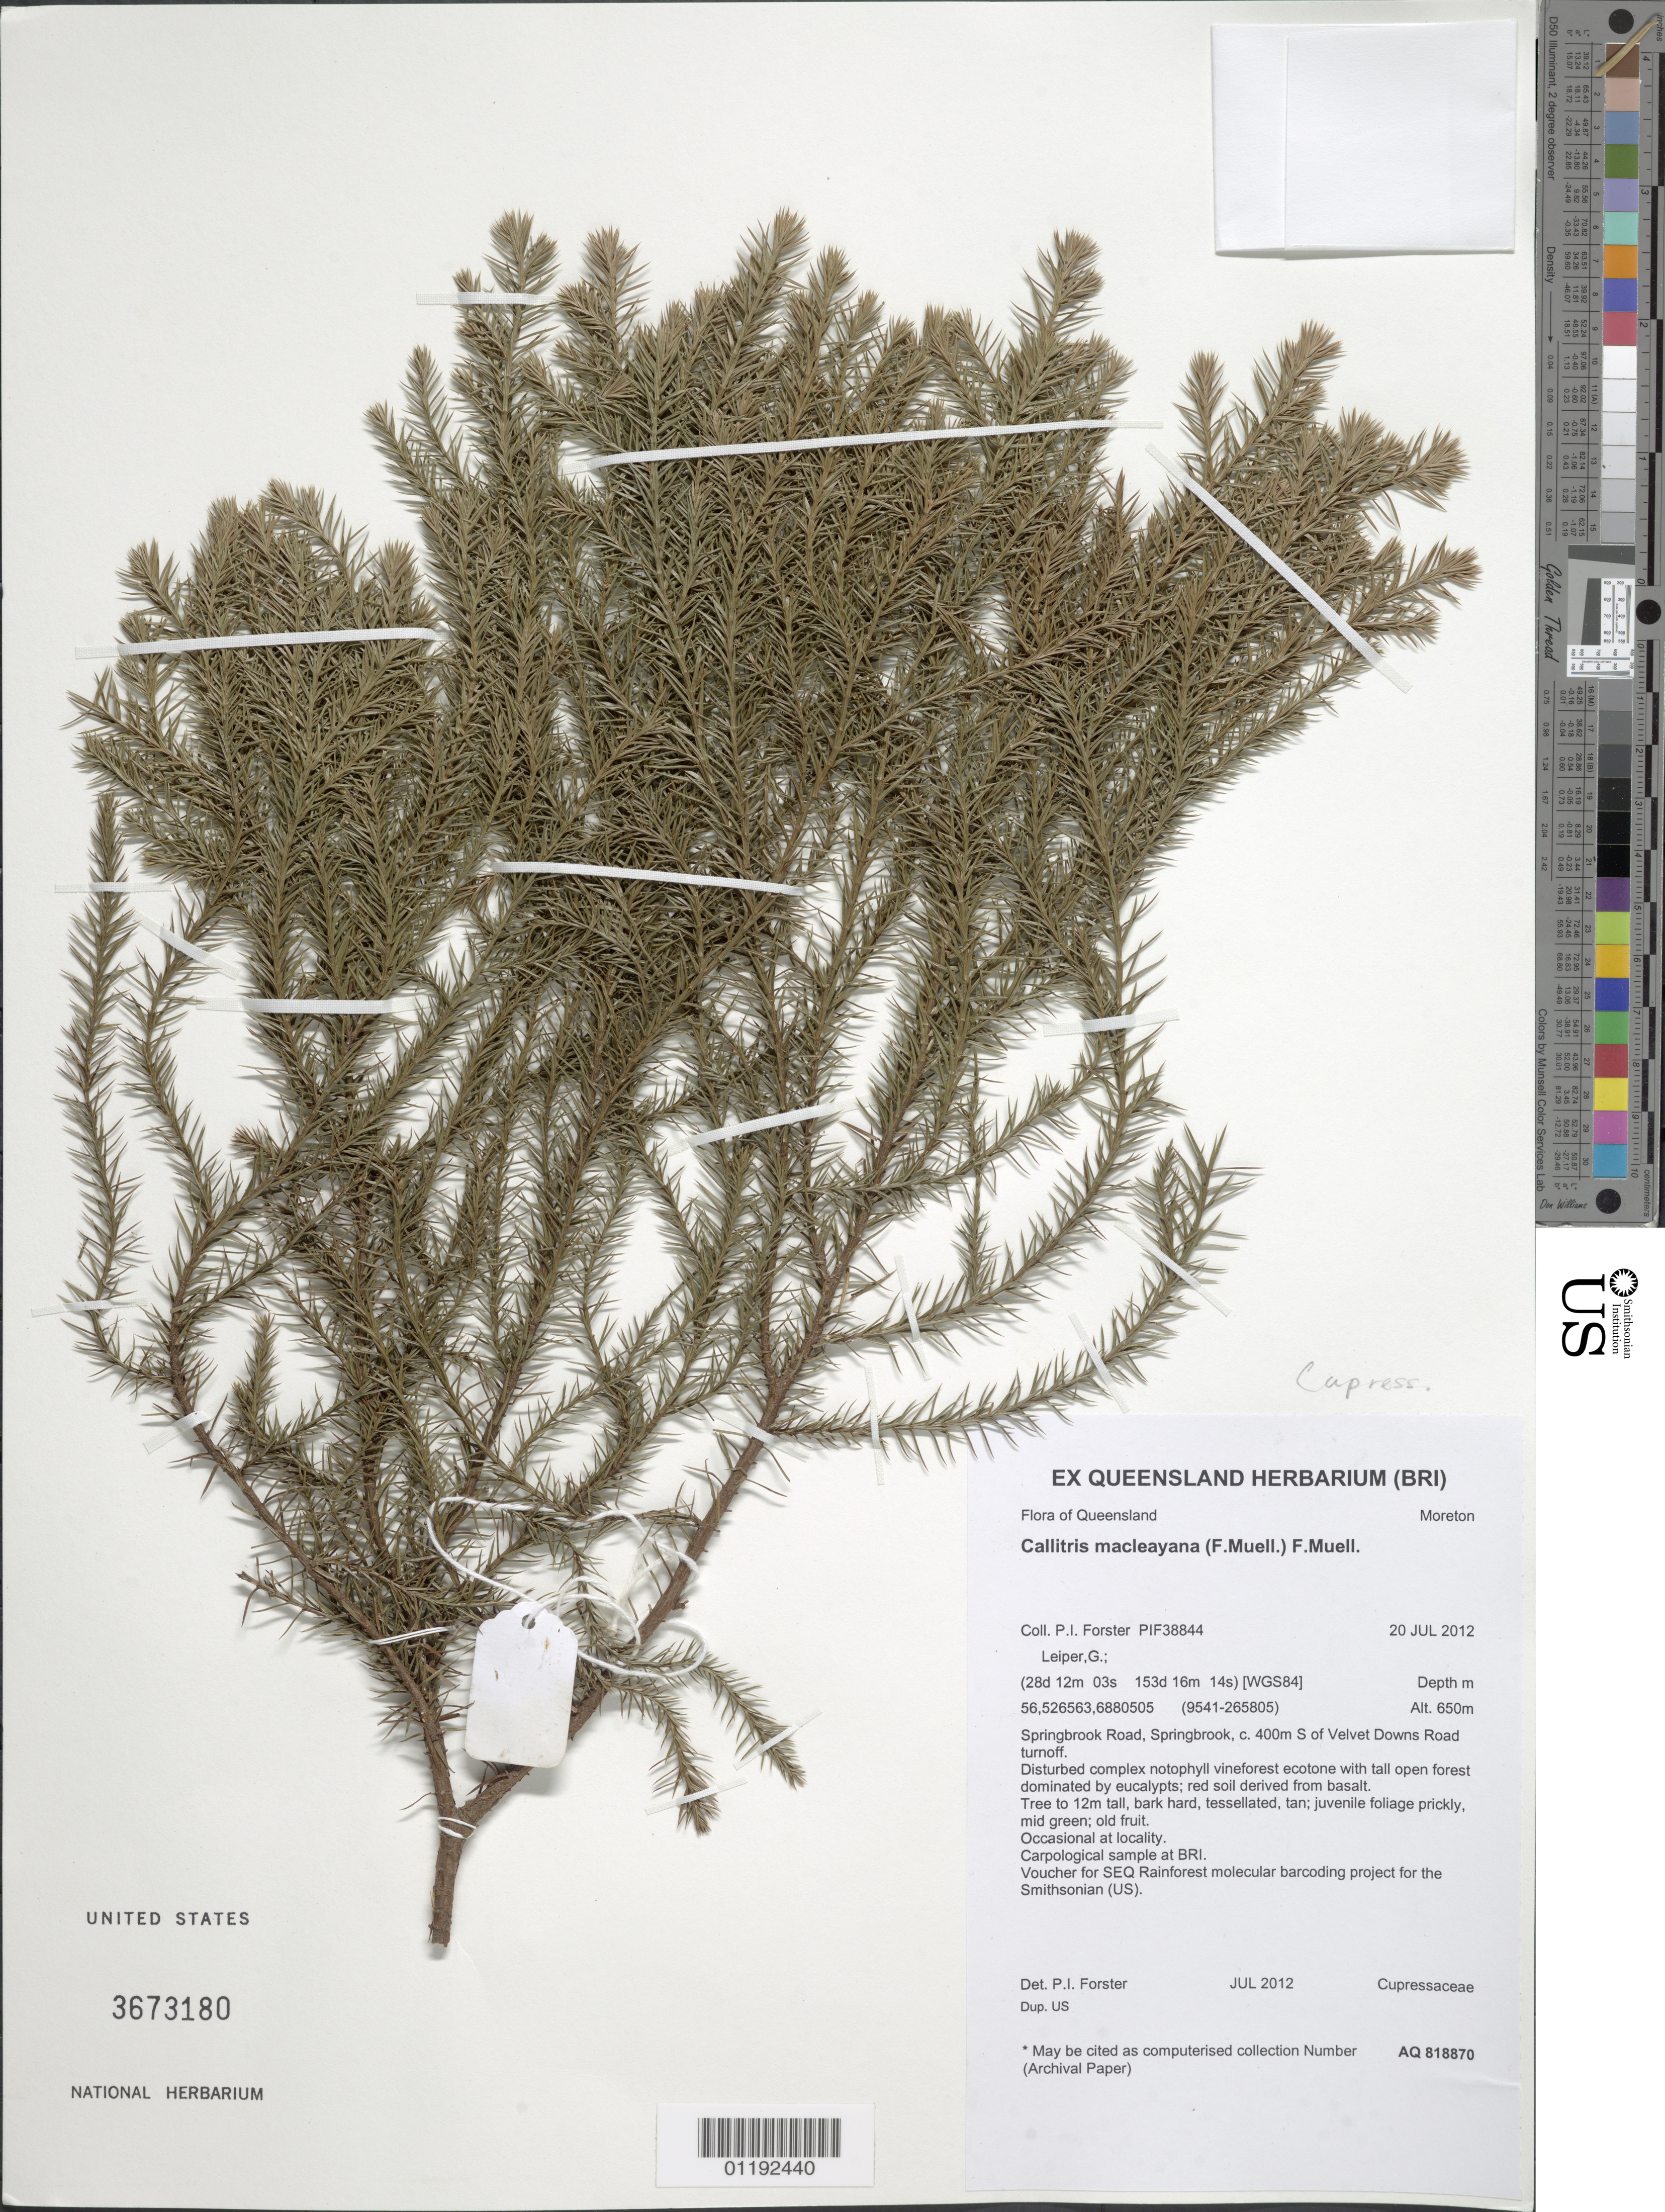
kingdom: Plantae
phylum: Tracheophyta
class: Pinopsida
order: Pinales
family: Cupressaceae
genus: Callitris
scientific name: Callitris macleayana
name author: (F. Muell.) F. Muell.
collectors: P. Forster & G. Leiper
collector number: PIF38844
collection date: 2012-07-20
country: Australia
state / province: Queensland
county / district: Moreton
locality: Springbrook Road, Sprinbrook, 400 m S of Velvet Downs Road turnoff.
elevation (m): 650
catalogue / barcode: US 3673180